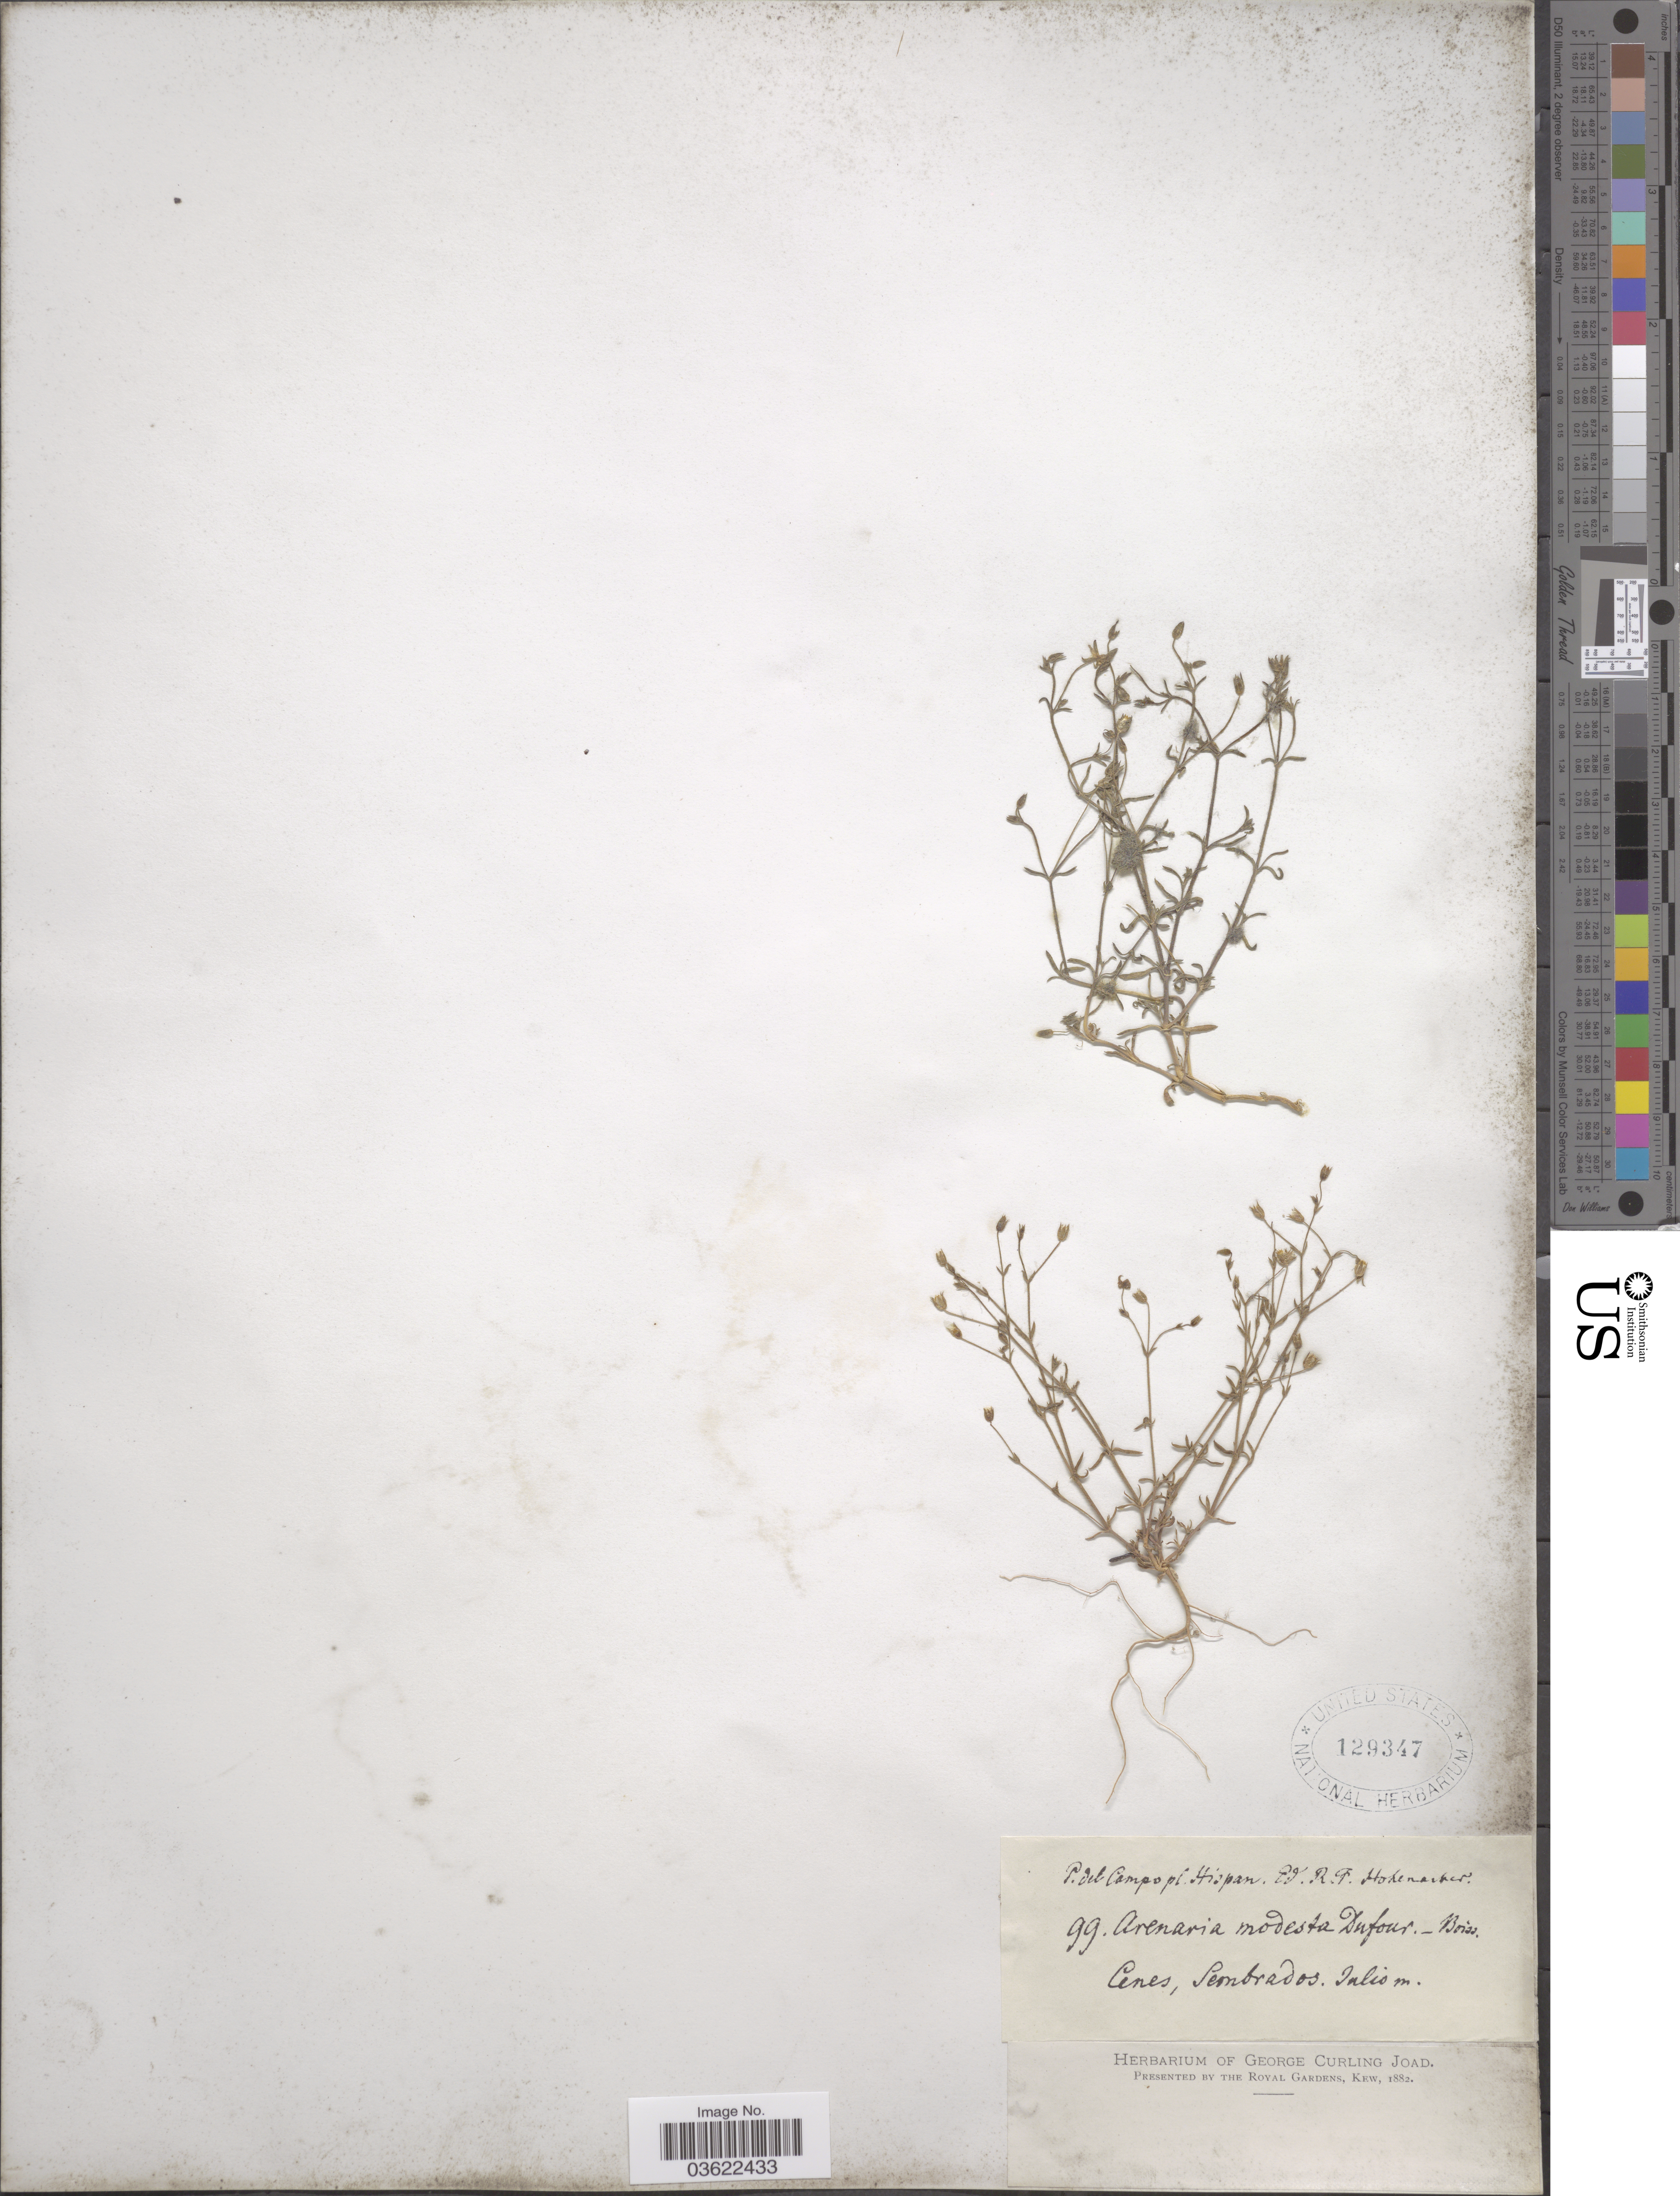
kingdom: Plantae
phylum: Tracheophyta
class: Magnoliopsida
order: Caryophyllales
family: Caryophyllaceae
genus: Arenaria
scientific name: Arenaria modesta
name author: Dufour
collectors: R. F. Hohenacker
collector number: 99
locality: Cenes, Sembrados.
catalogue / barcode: US 129347